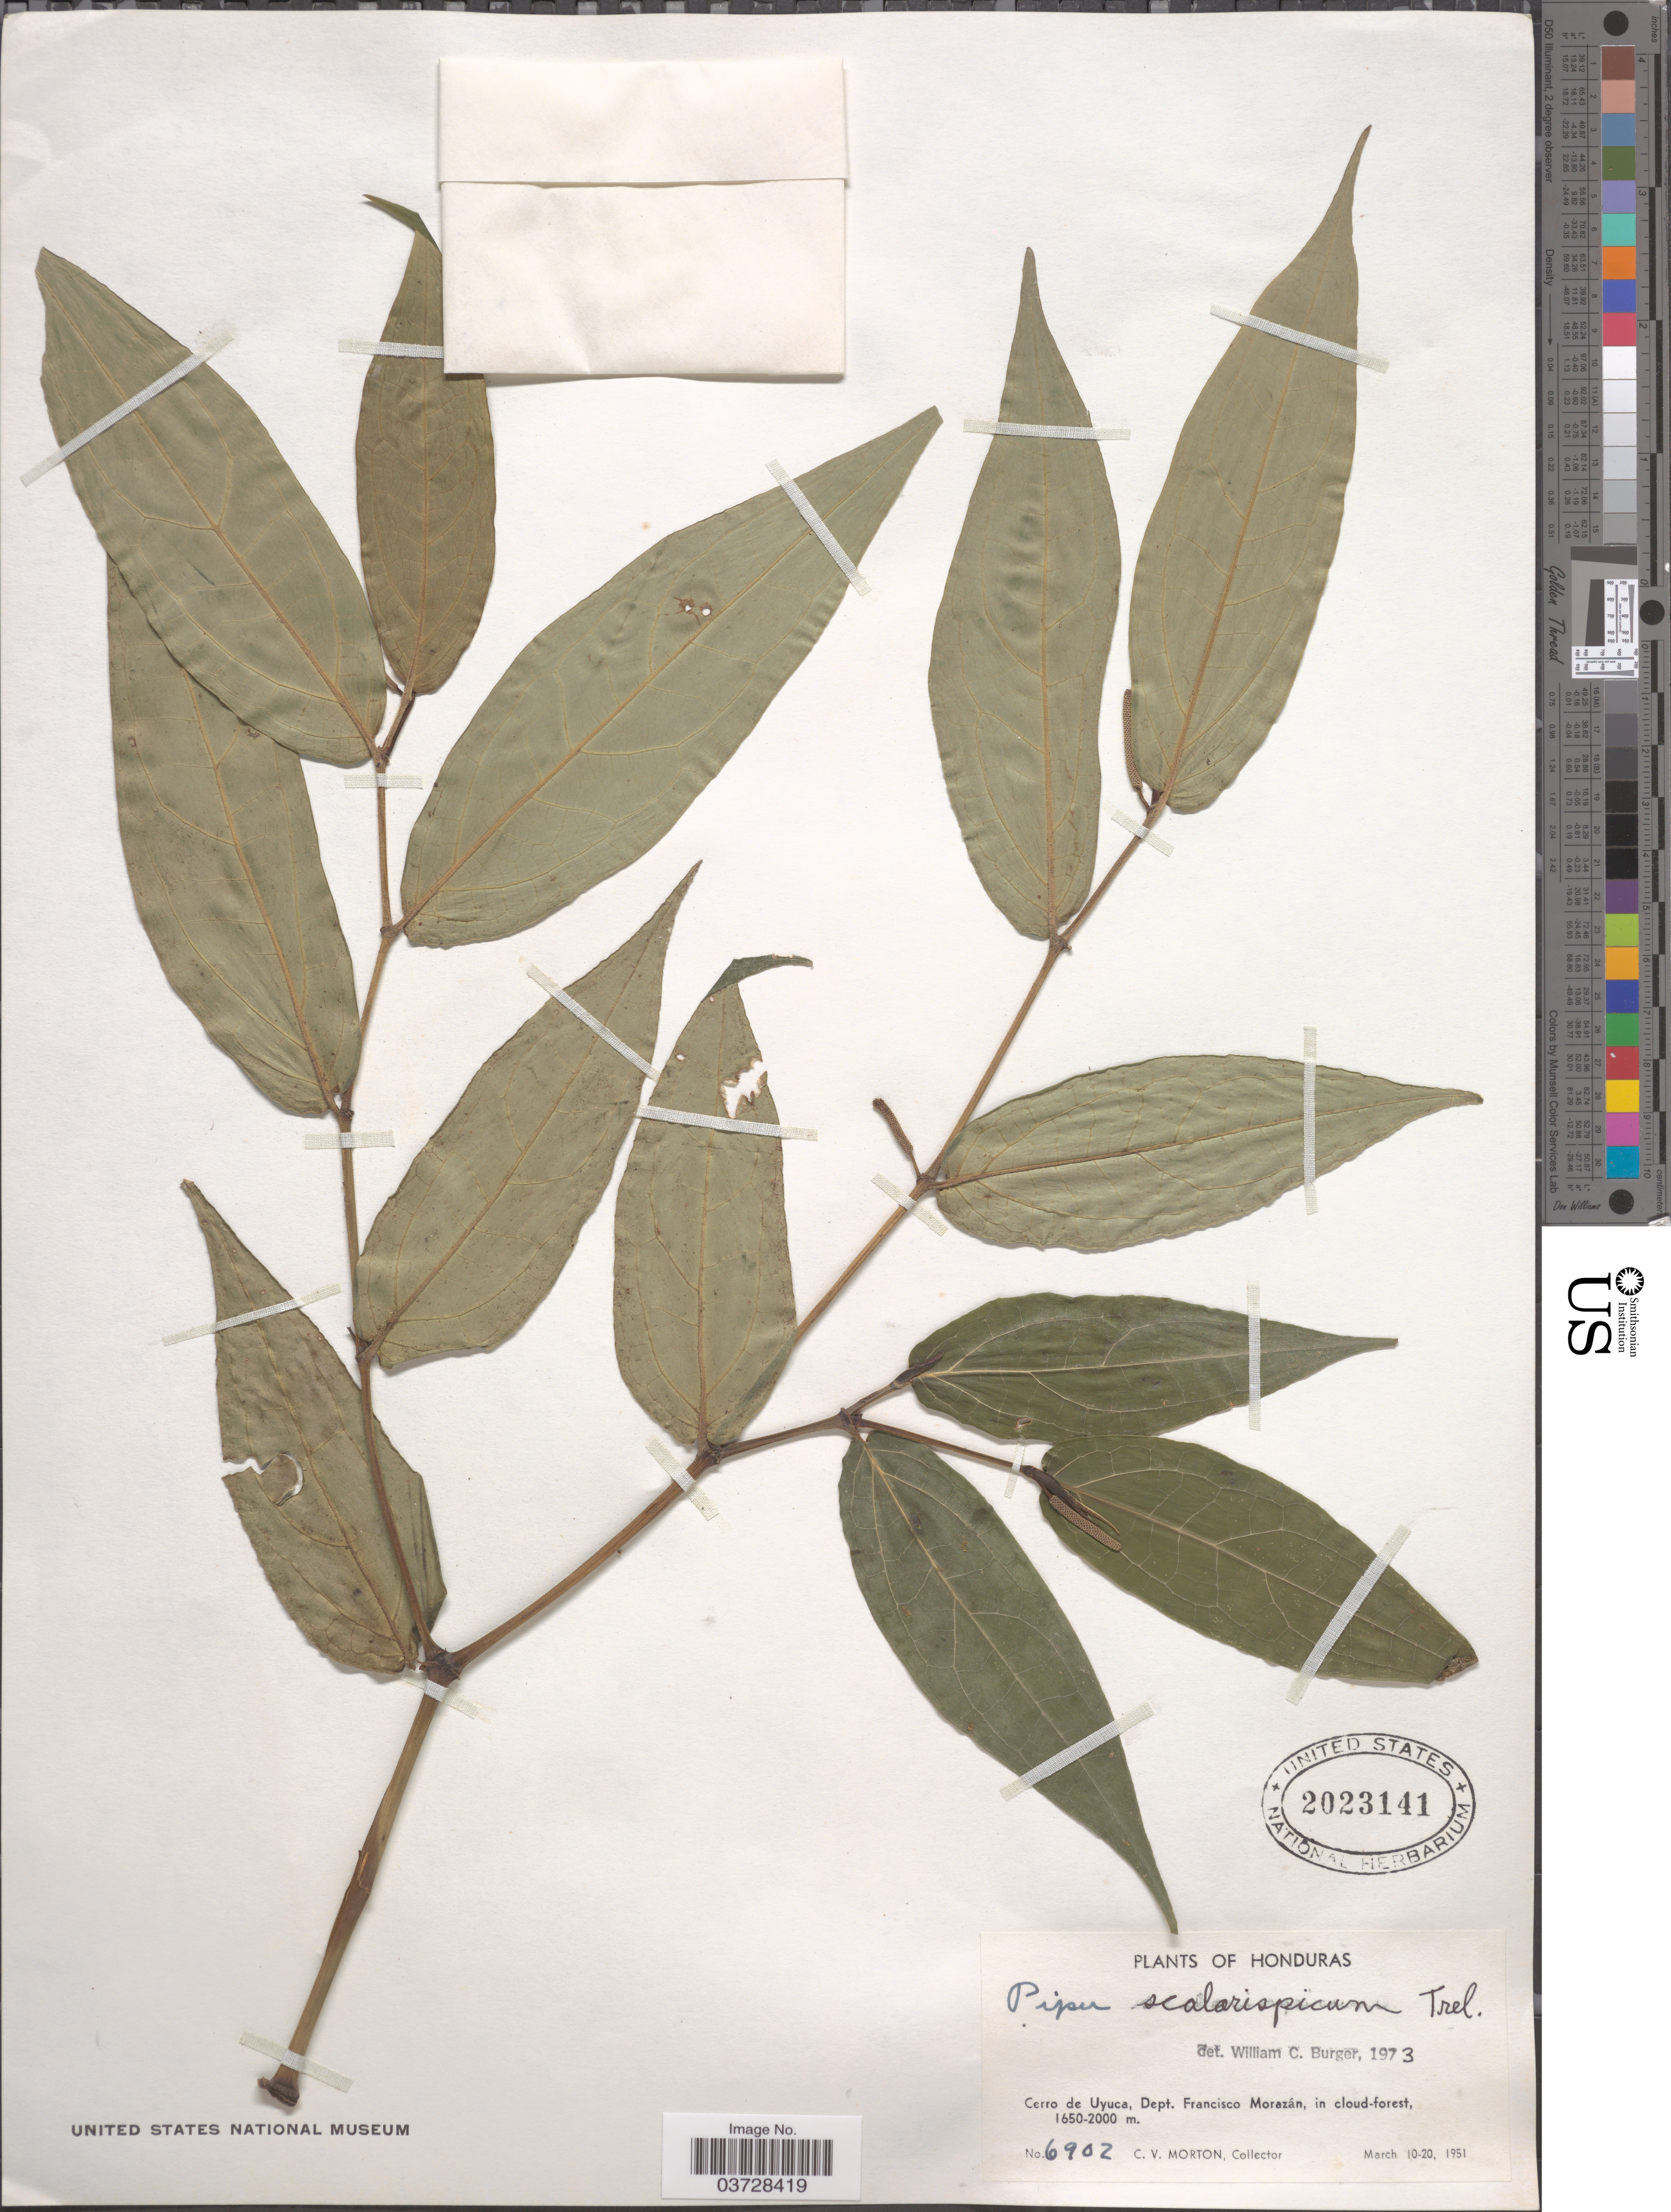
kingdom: Plantae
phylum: Tracheophyta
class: Magnoliopsida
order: Piperales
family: Piperaceae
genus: Piper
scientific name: Piper scalarispicum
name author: Trel.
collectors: C. V. Morton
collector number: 6902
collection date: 1951-03-10/1951-03-20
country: Honduras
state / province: Fco. Morazán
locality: Cerro de Uyuca, Dept. Francisco Morazán.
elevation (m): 1650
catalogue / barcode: US 2023141